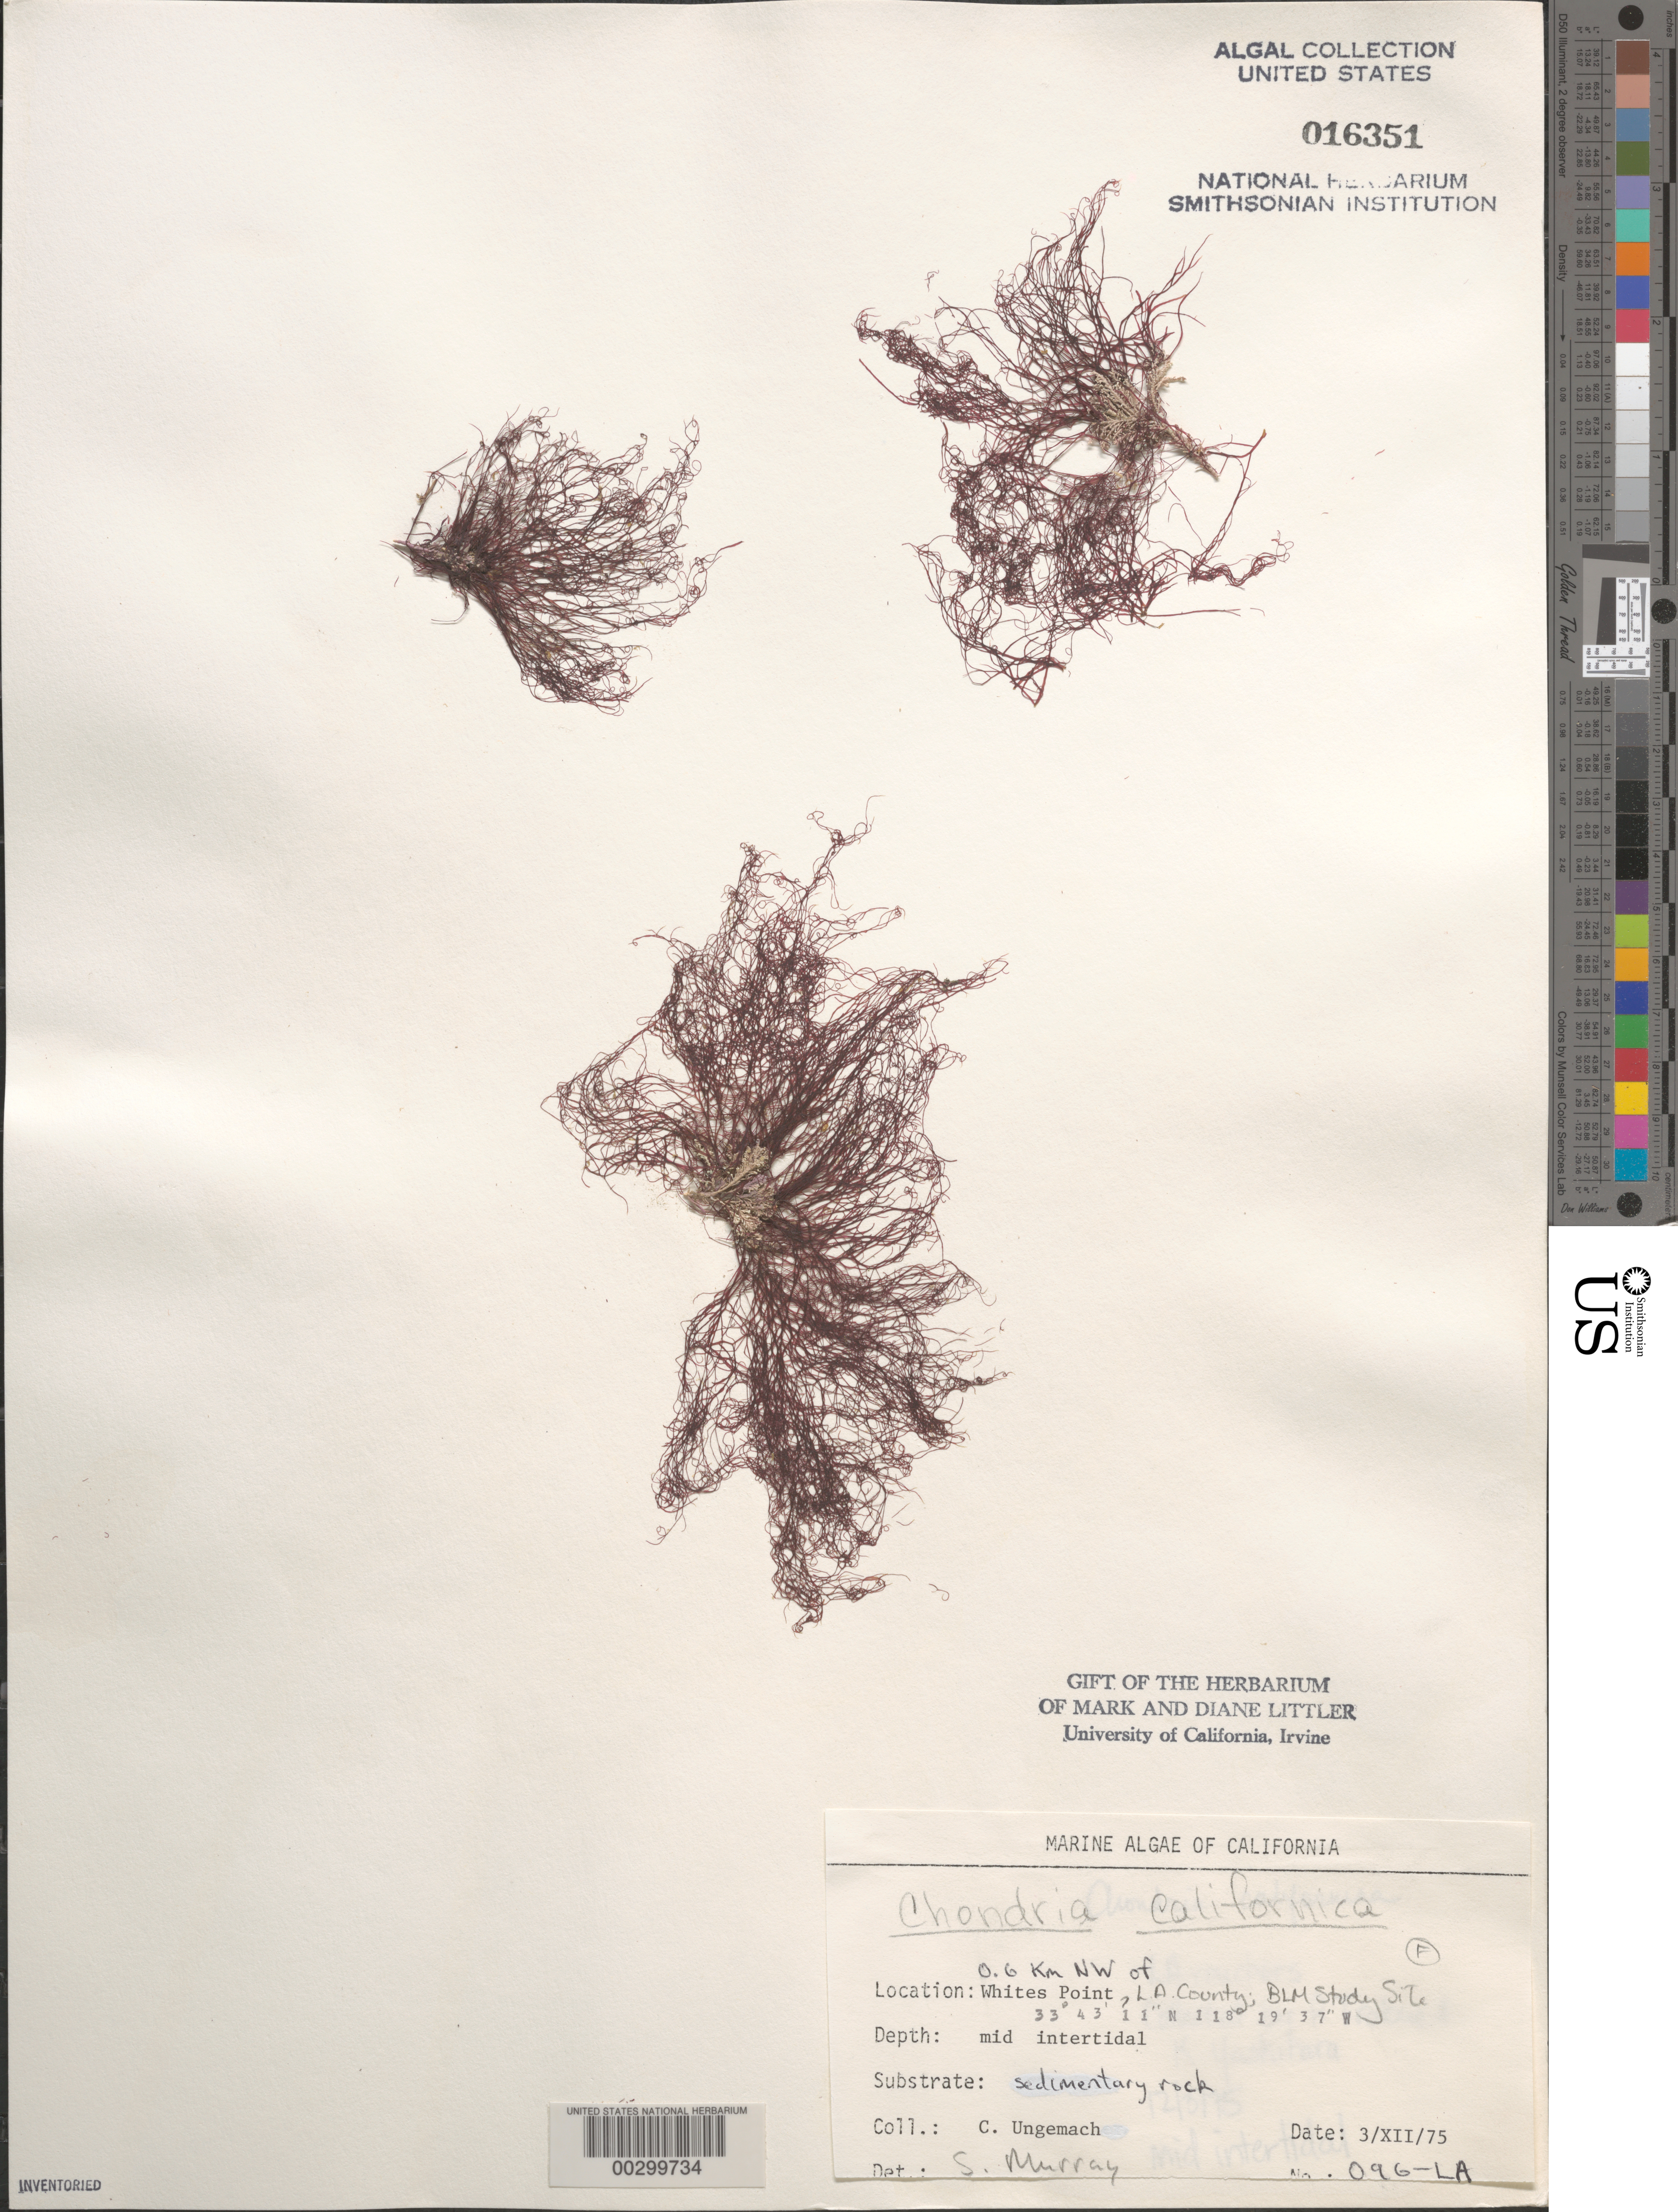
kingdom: Plantae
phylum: Rhodophyta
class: Florideophyceae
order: Ceramiales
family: Rhodomelaceae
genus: Chondria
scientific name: Chondria acrorhizophora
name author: Setch. & N.L. Gardner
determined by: Algae name updating Project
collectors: C. Ungemach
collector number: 096-la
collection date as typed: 03 Dec 1975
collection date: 1975-12-03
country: United States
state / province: California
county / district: Los Angeles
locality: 0.6 km northwest of Whites Point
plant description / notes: BLM-SOCALBIGHT Rocky Intertidal Survey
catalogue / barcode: US 16351